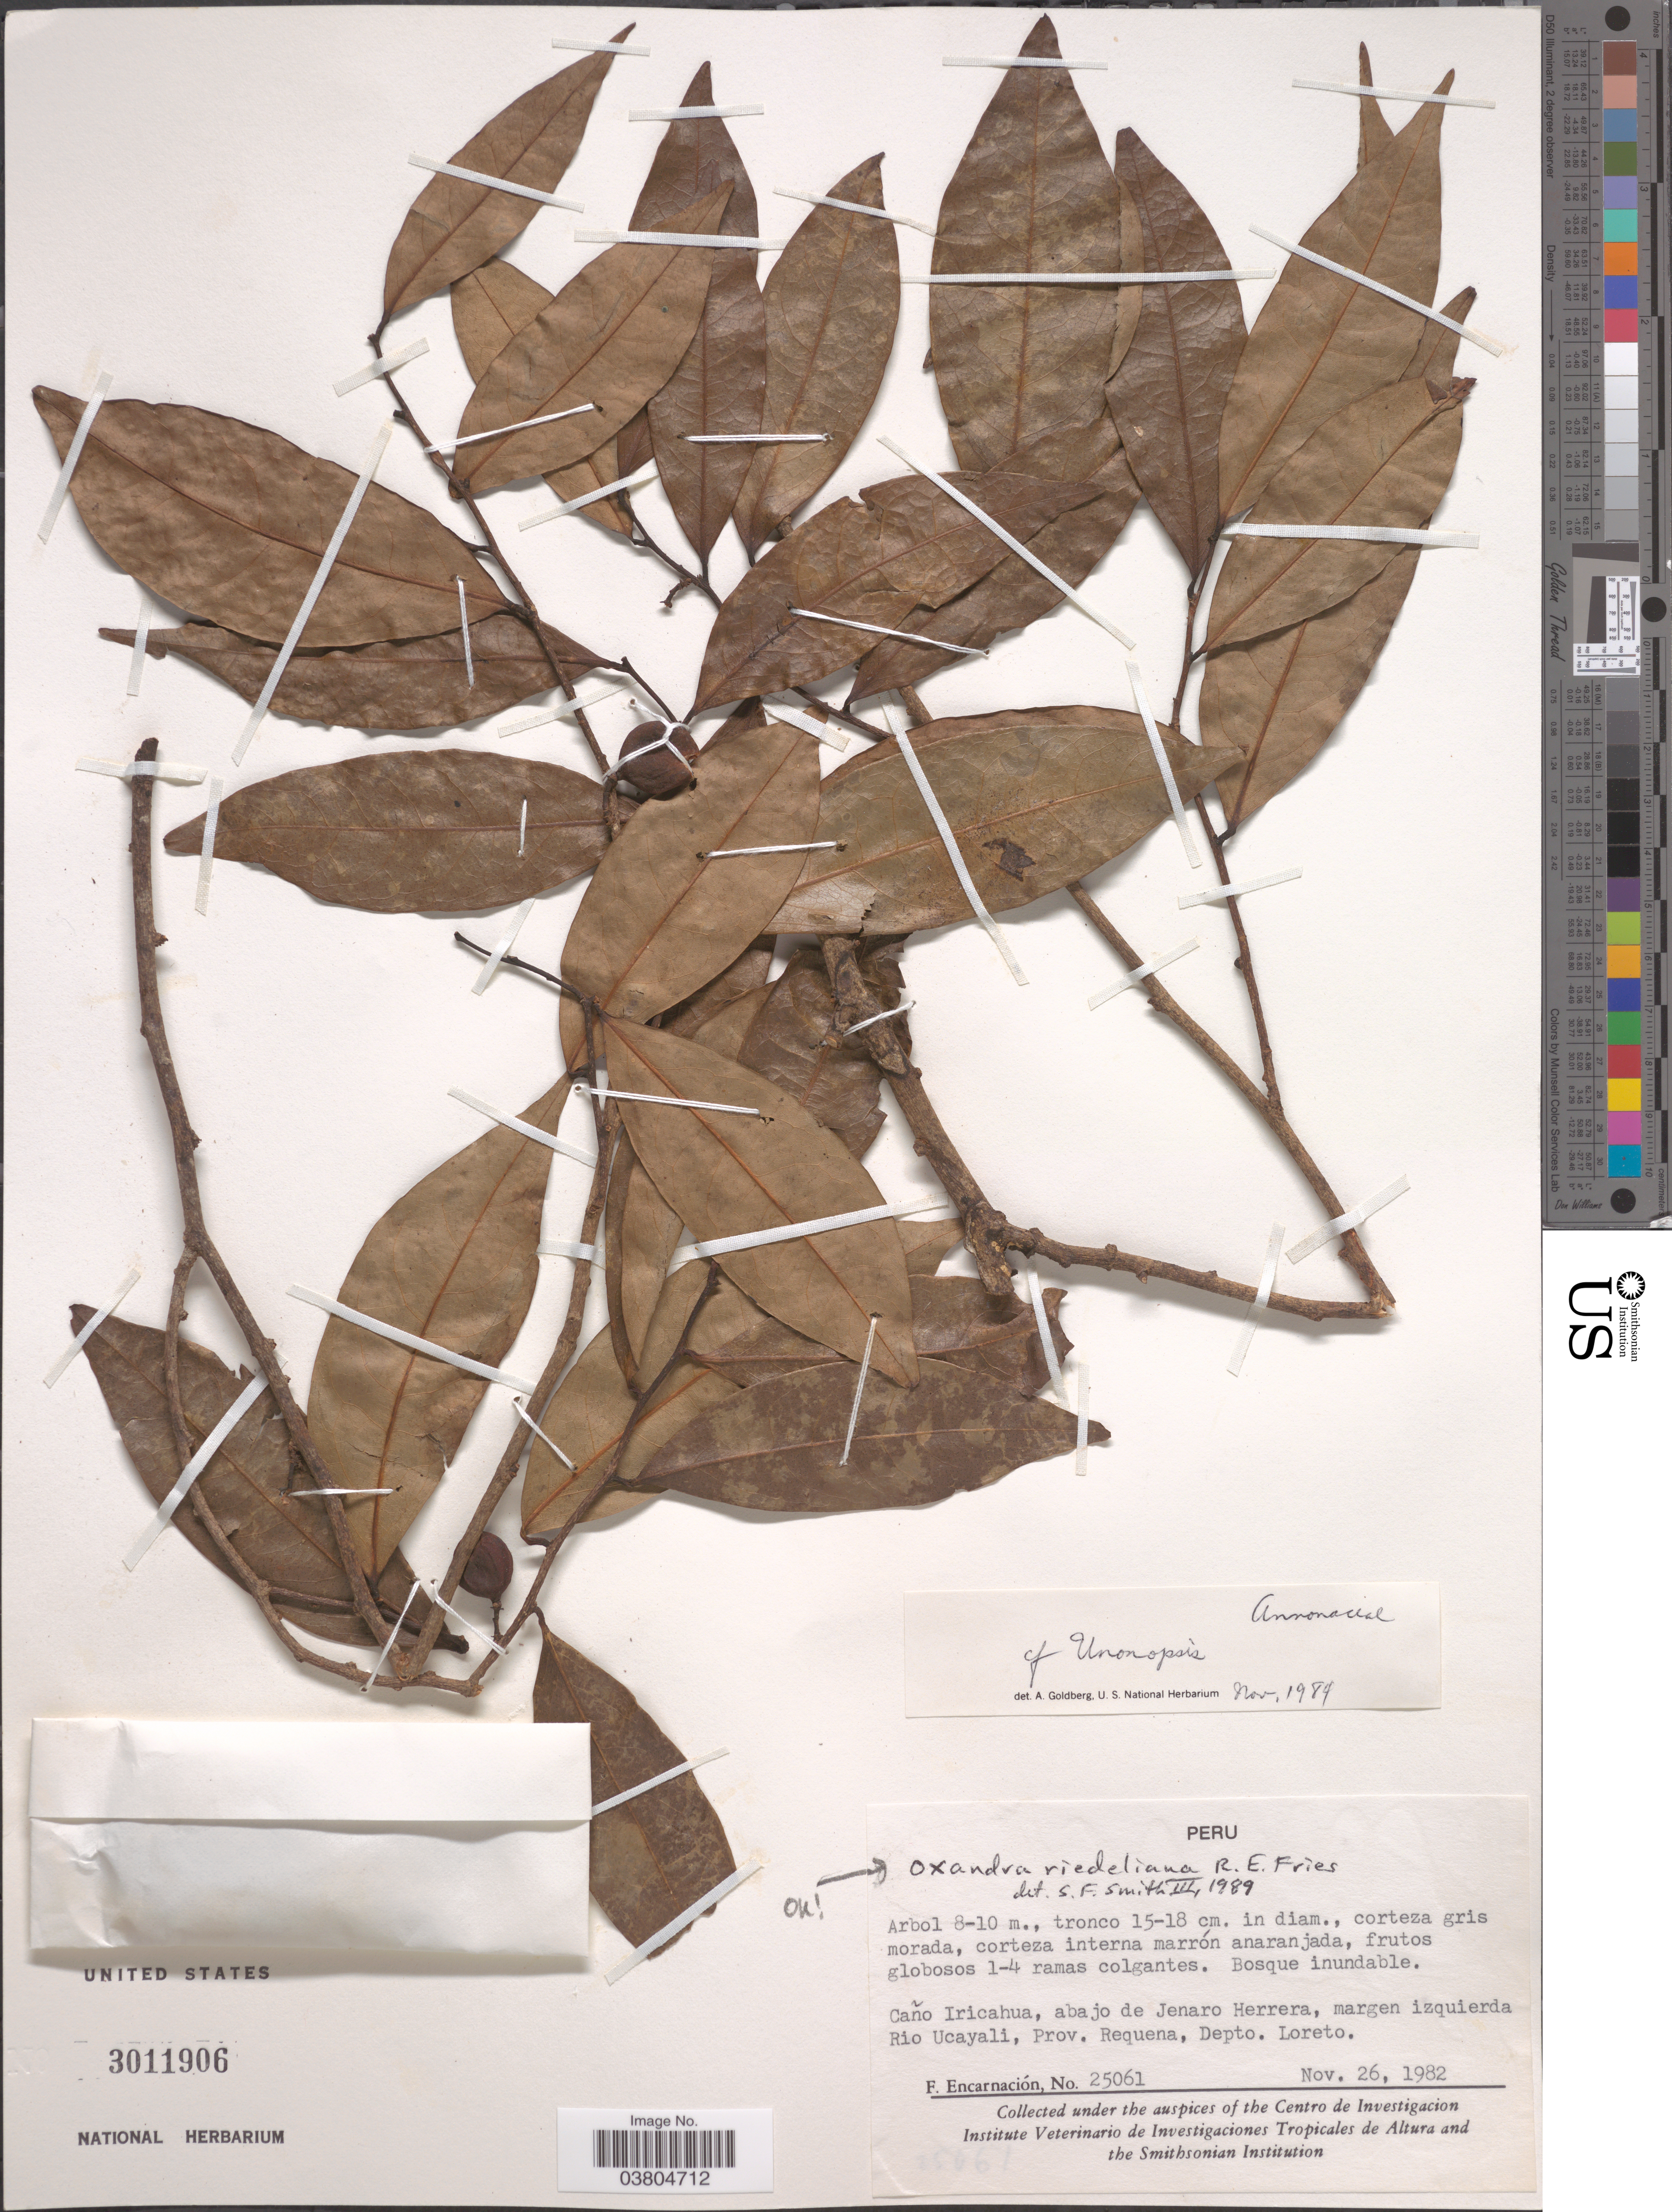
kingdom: Plantae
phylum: Tracheophyta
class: Magnoliopsida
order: Magnoliales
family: Annonaceae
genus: Oxandra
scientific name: Oxandra riedeliana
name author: R.E. Fr.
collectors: F. Encarnación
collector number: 25061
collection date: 1982-11-26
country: Peru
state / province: Loreto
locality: Caño Iricahua, abajo de Jenaro Herrera, margen izquierda Rio Ucayali, Prov. Requena, Depto. Loreto.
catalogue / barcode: US 3011906